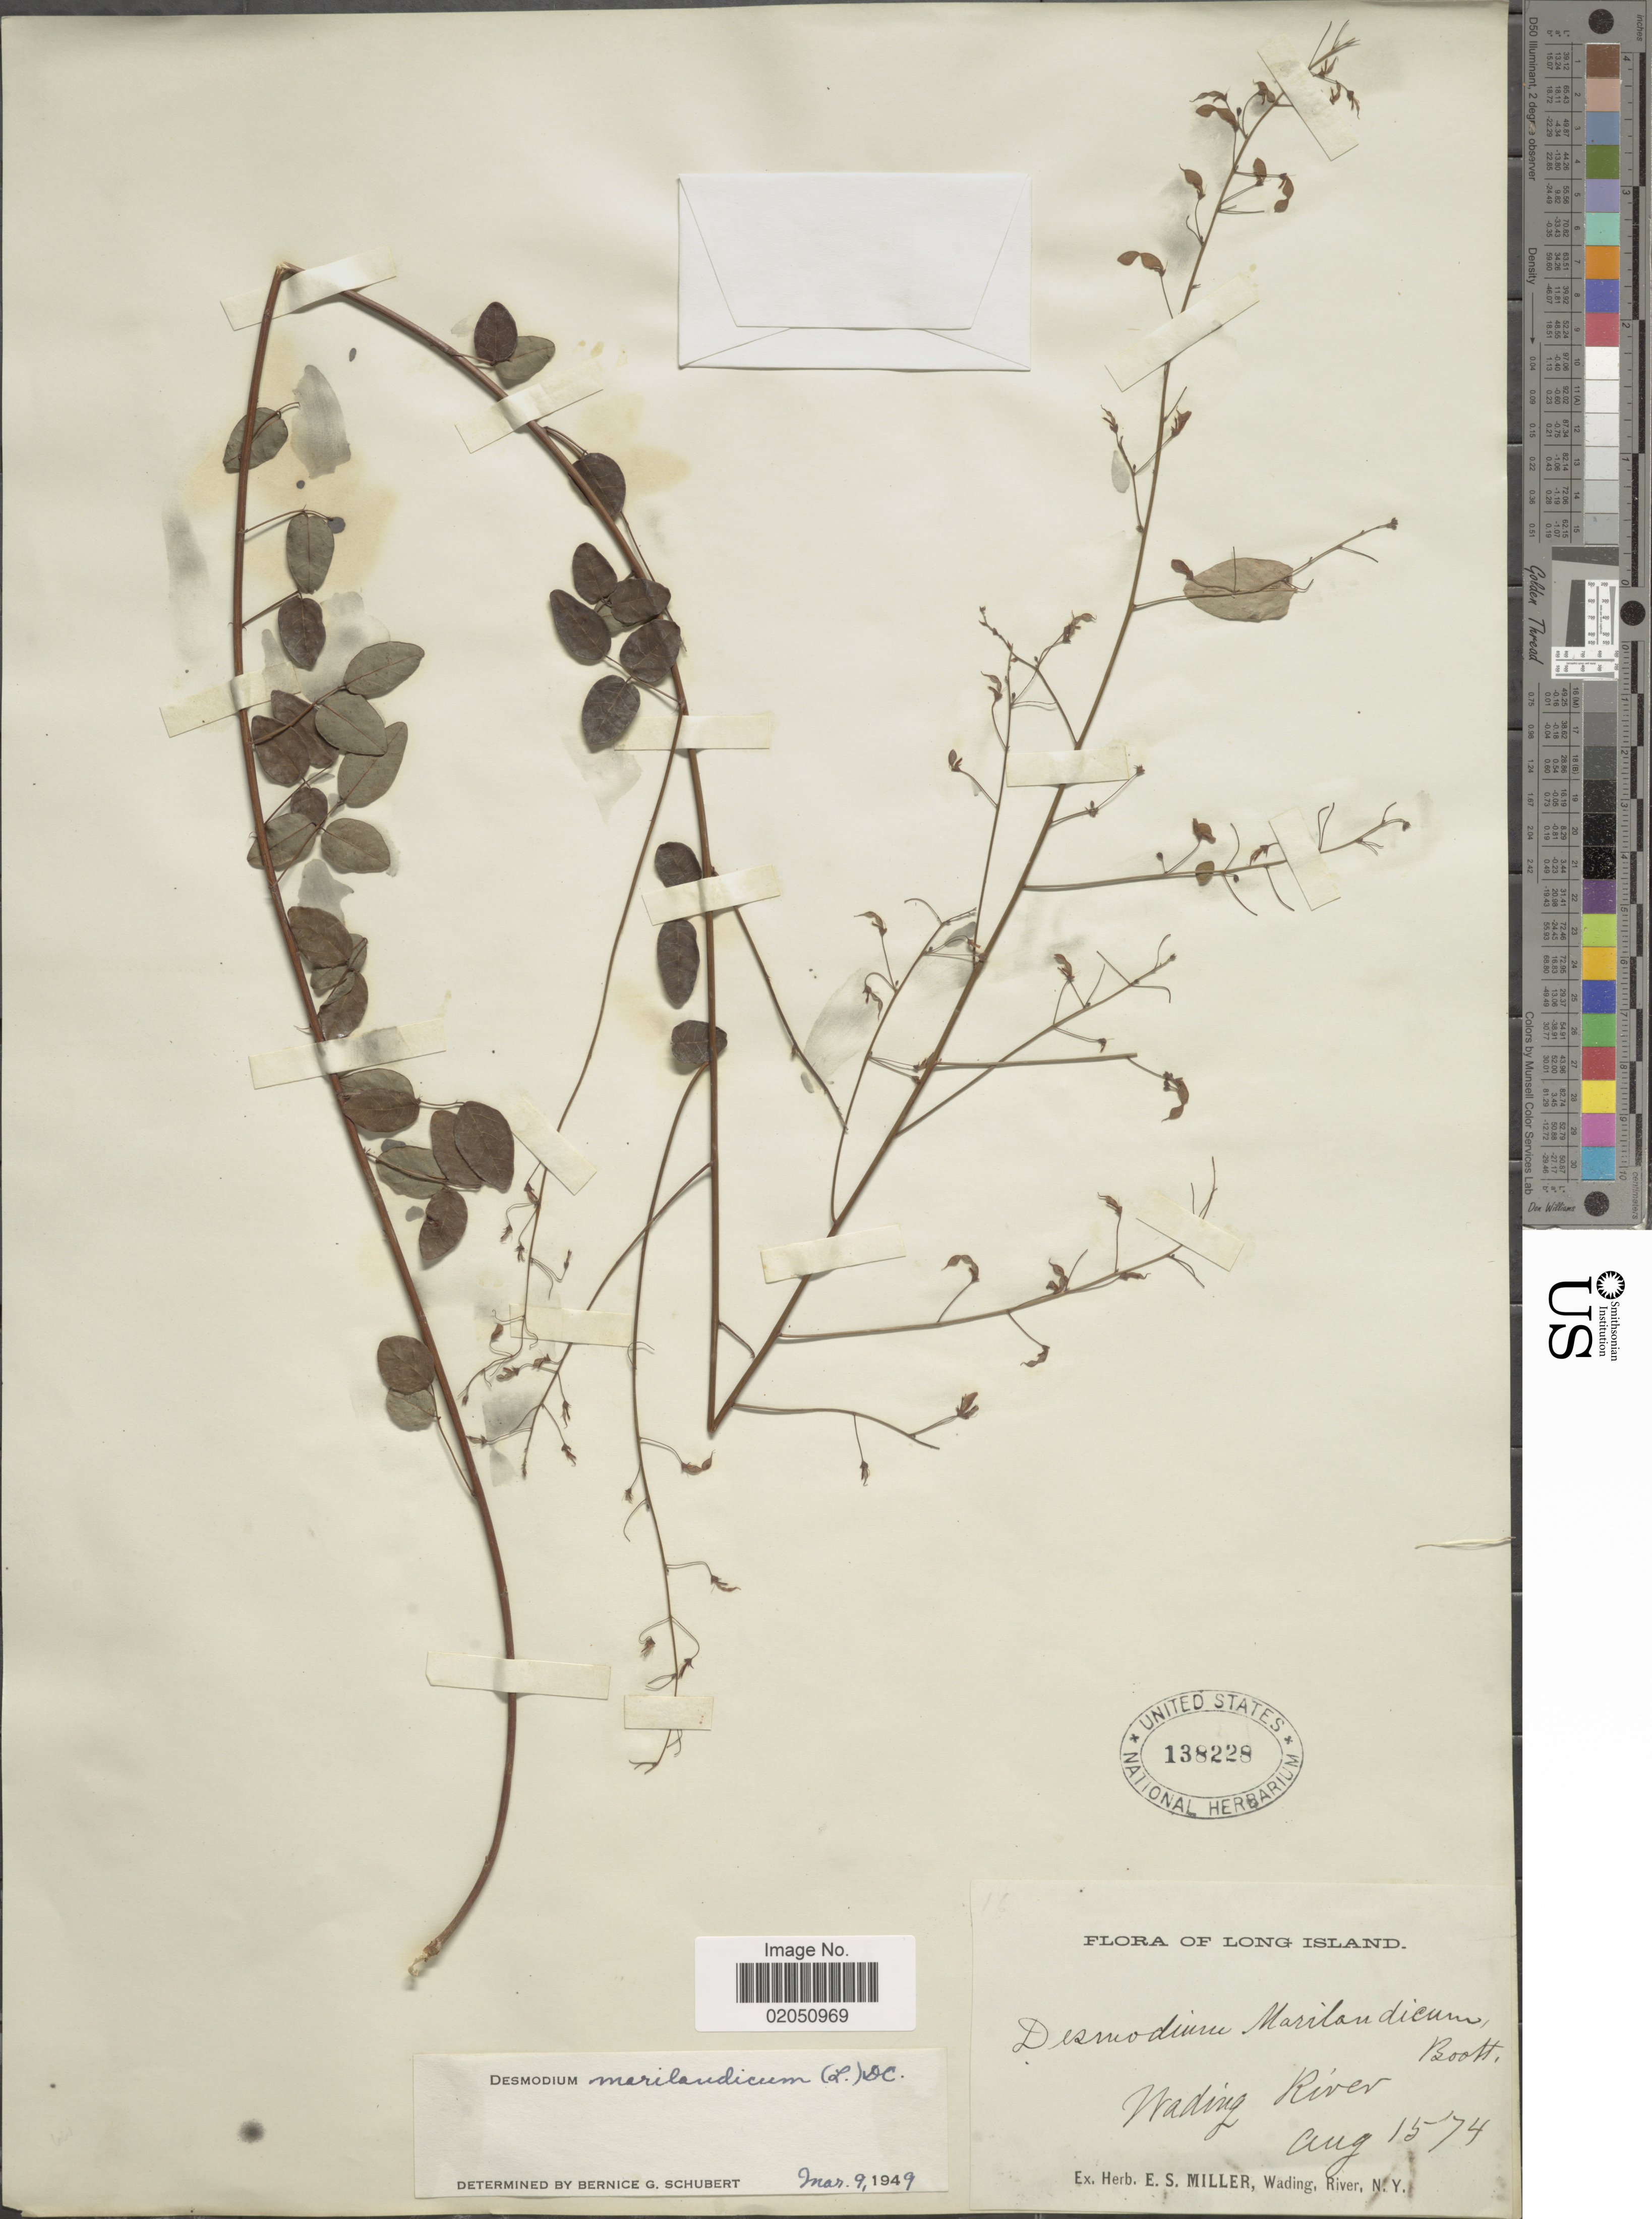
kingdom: Plantae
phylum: Tracheophyta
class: Magnoliopsida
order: Fabales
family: Fabaceae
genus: Desmodium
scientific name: Desmodium marilandicum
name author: Darl.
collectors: E. S. Miller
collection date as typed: Transcribed d/m/y: 15/8/74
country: United States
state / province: New York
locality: Long Island, Wading River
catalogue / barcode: US 138228